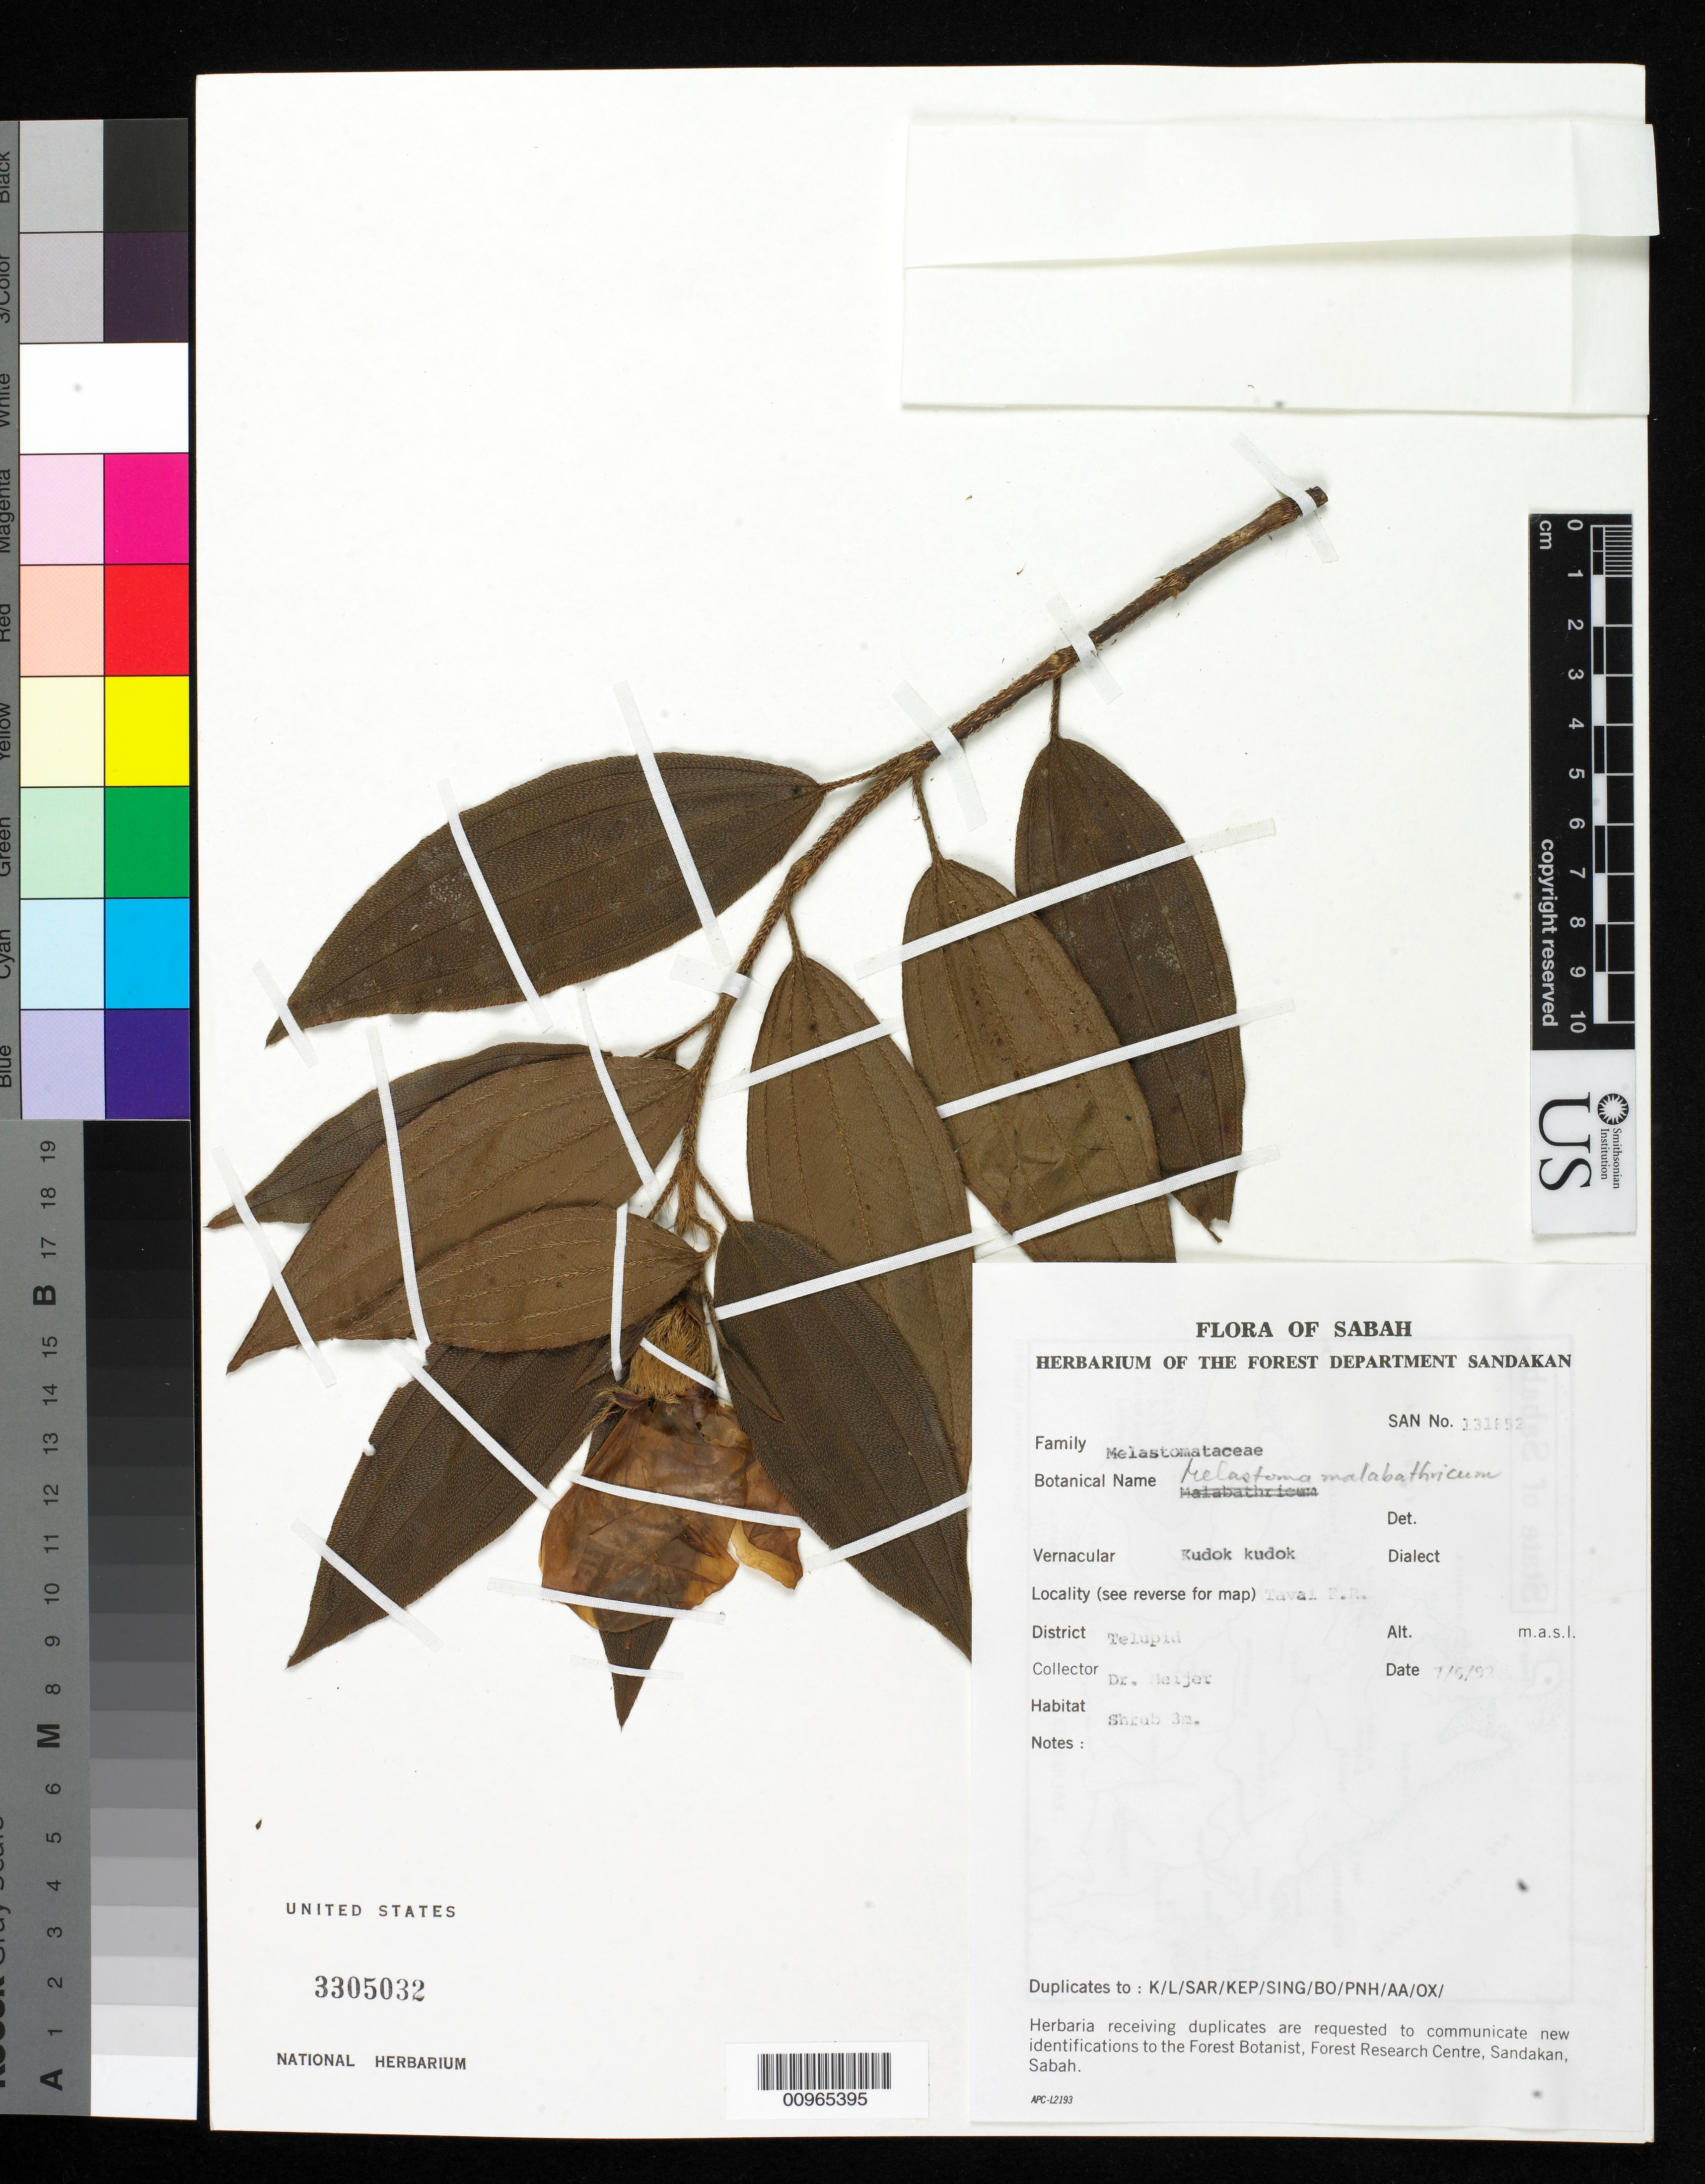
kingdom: Plantae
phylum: Tracheophyta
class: Magnoliopsida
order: Myrtales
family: Melastomataceae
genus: Melastoma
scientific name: Melastoma malabathricum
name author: L.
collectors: -- Meijer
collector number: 131852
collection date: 1992-06-07 or 1992-07-06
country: Malaysia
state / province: Sabah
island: Borneo I.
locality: Tavai F.R., Telupid district (map included on label)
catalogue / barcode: US 3305032